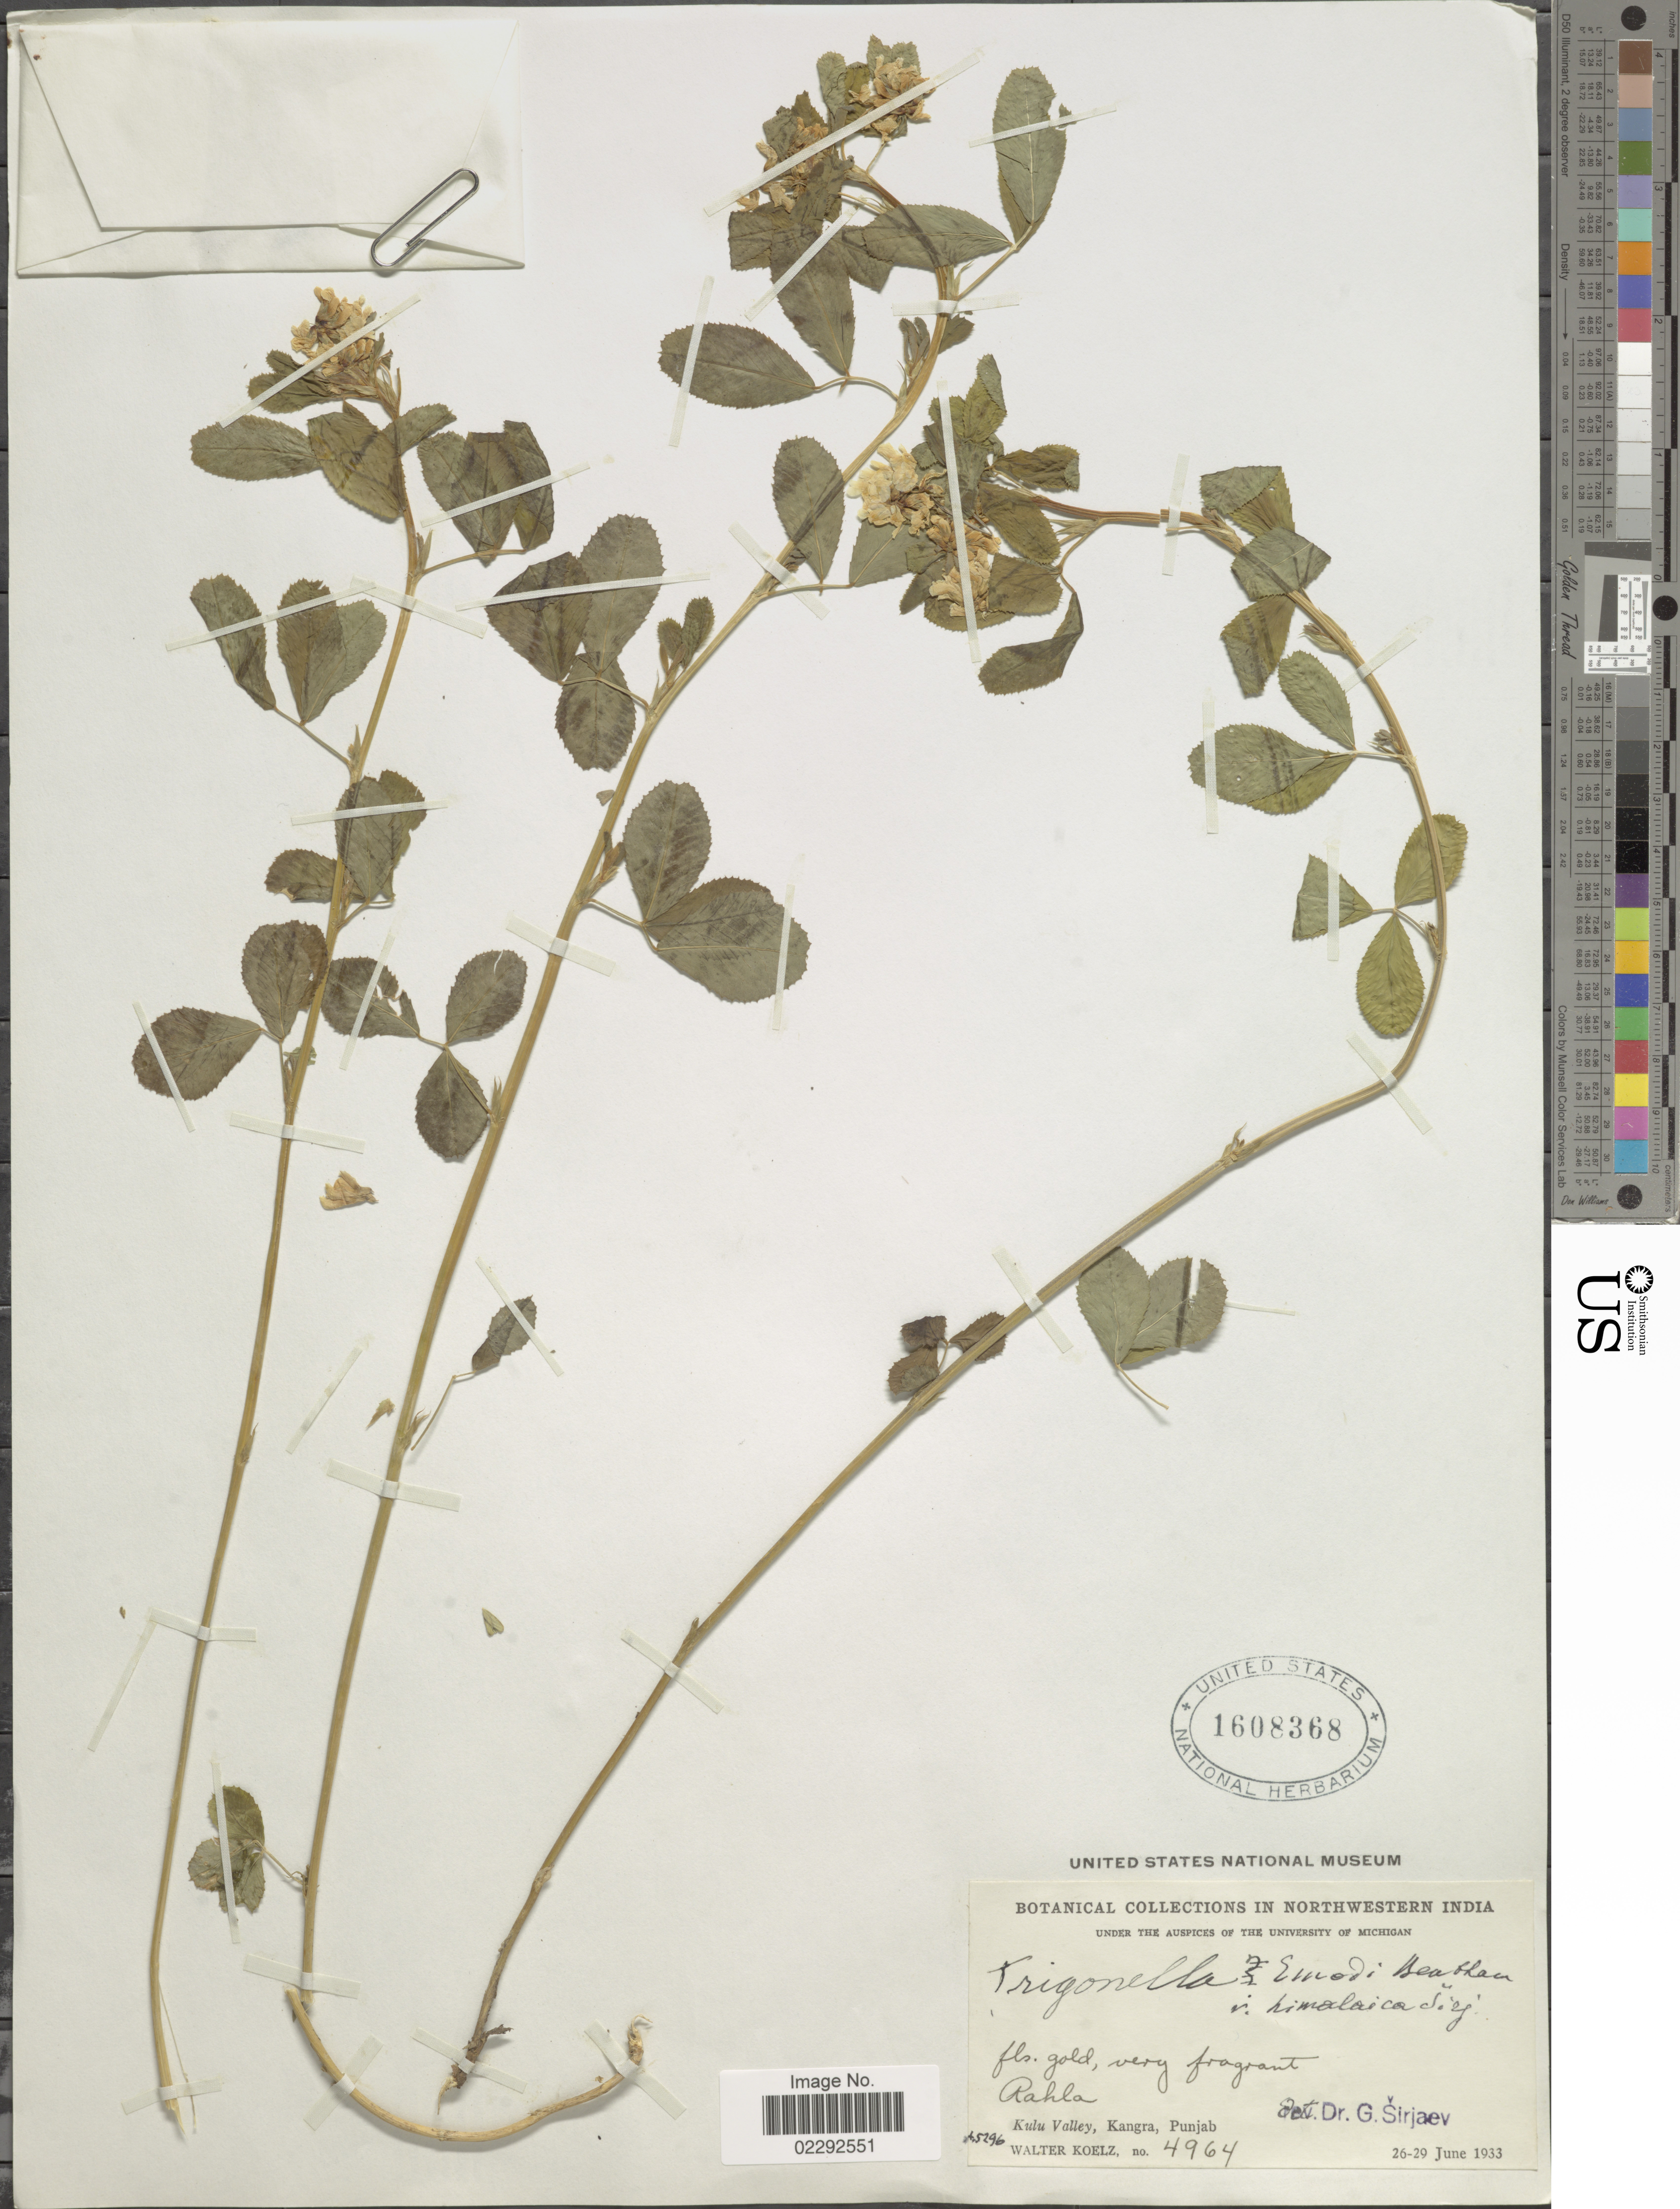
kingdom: Plantae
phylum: Tracheophyta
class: Magnoliopsida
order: Fabales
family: Fabaceae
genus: Trigonella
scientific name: Trigonella emodi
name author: Benth.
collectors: W. N. Koelz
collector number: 4964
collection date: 1933-06-26/1933-06-29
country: India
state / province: Himachal Pradesh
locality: Northwestern India. Rahla. Kulu Valley, Kangra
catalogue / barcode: US 1608368